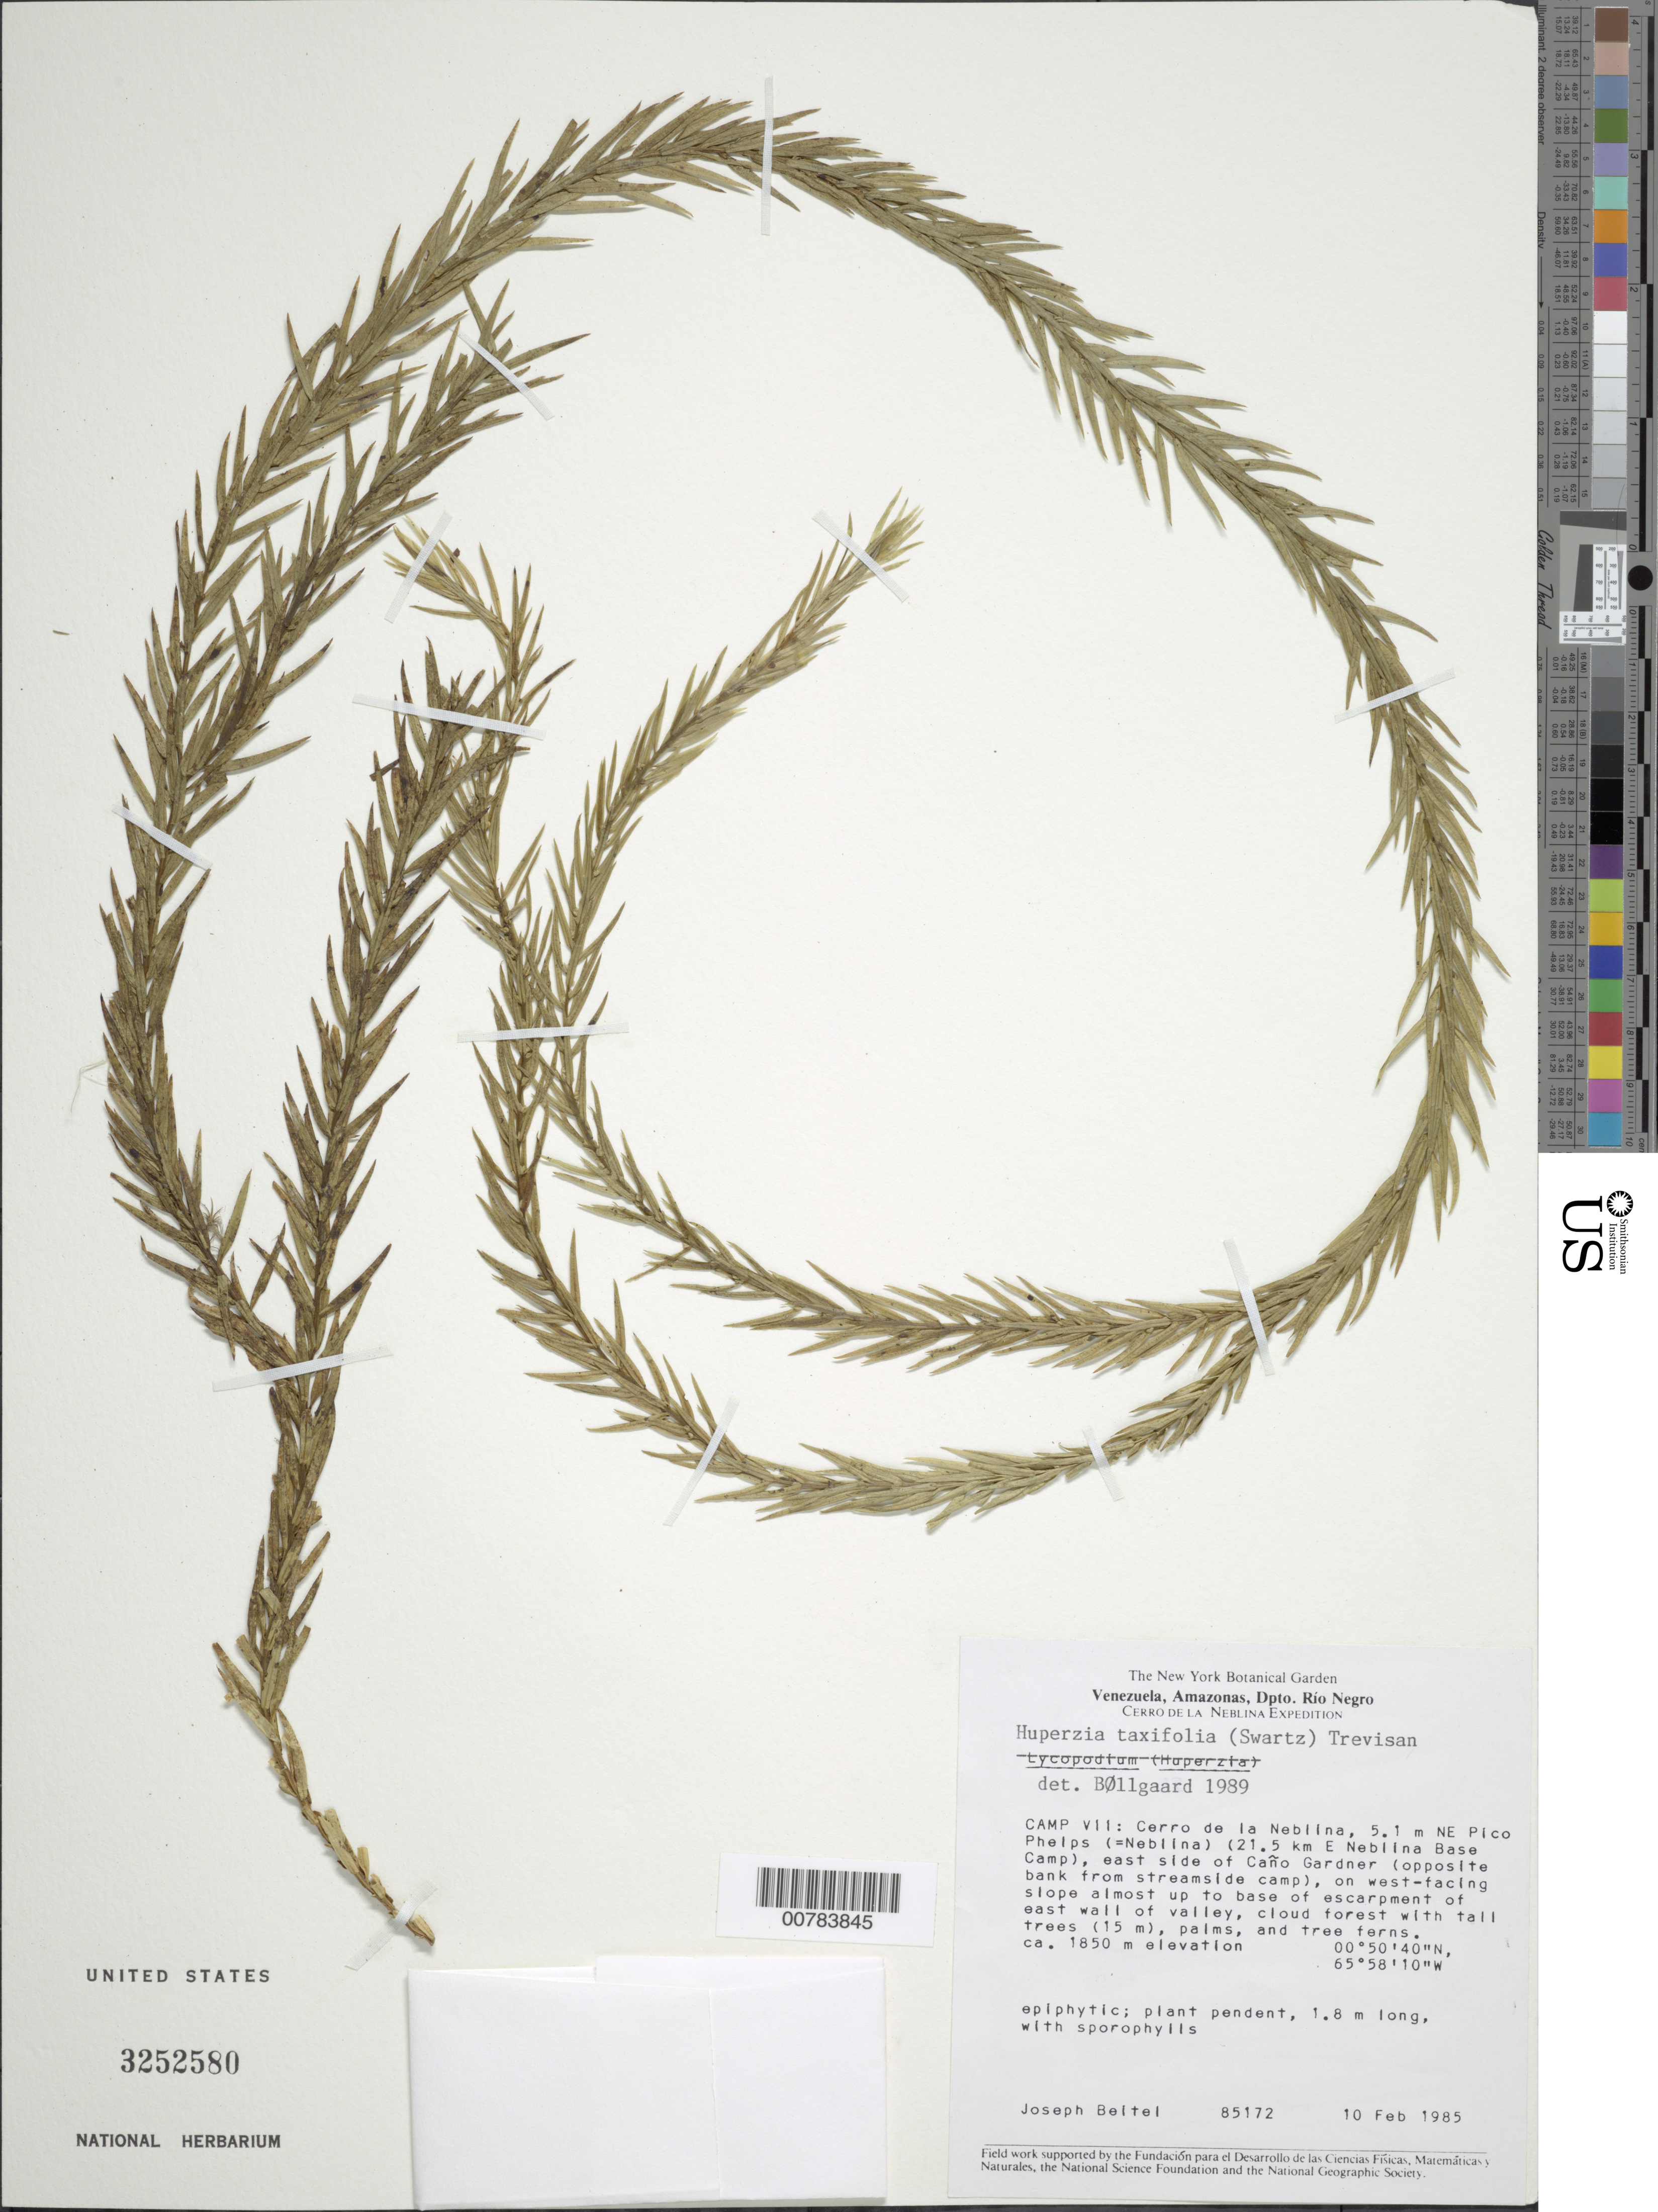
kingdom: Plantae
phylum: Tracheophyta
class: Lycopodiopsida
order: Lycopodiales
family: Lycopodiaceae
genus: Phlegmariurus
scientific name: Phlegmariurus taxifolius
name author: (Sw.) Á. Löve & D. Löve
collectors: J. M. Beitel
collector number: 85172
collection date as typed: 10-Feb-85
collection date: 1985-02-10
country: Venezuela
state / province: Amazonas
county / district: Río Negro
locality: Cerro de la Neblina, Camp VII, 5.1 km NE Pico Phelps (=Neblina), 21.5 km E Neblina Base Camp, E side of Caño Gardner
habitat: Cloud forest with tall trees, palms, and tree ferns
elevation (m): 1850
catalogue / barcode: US 3252580